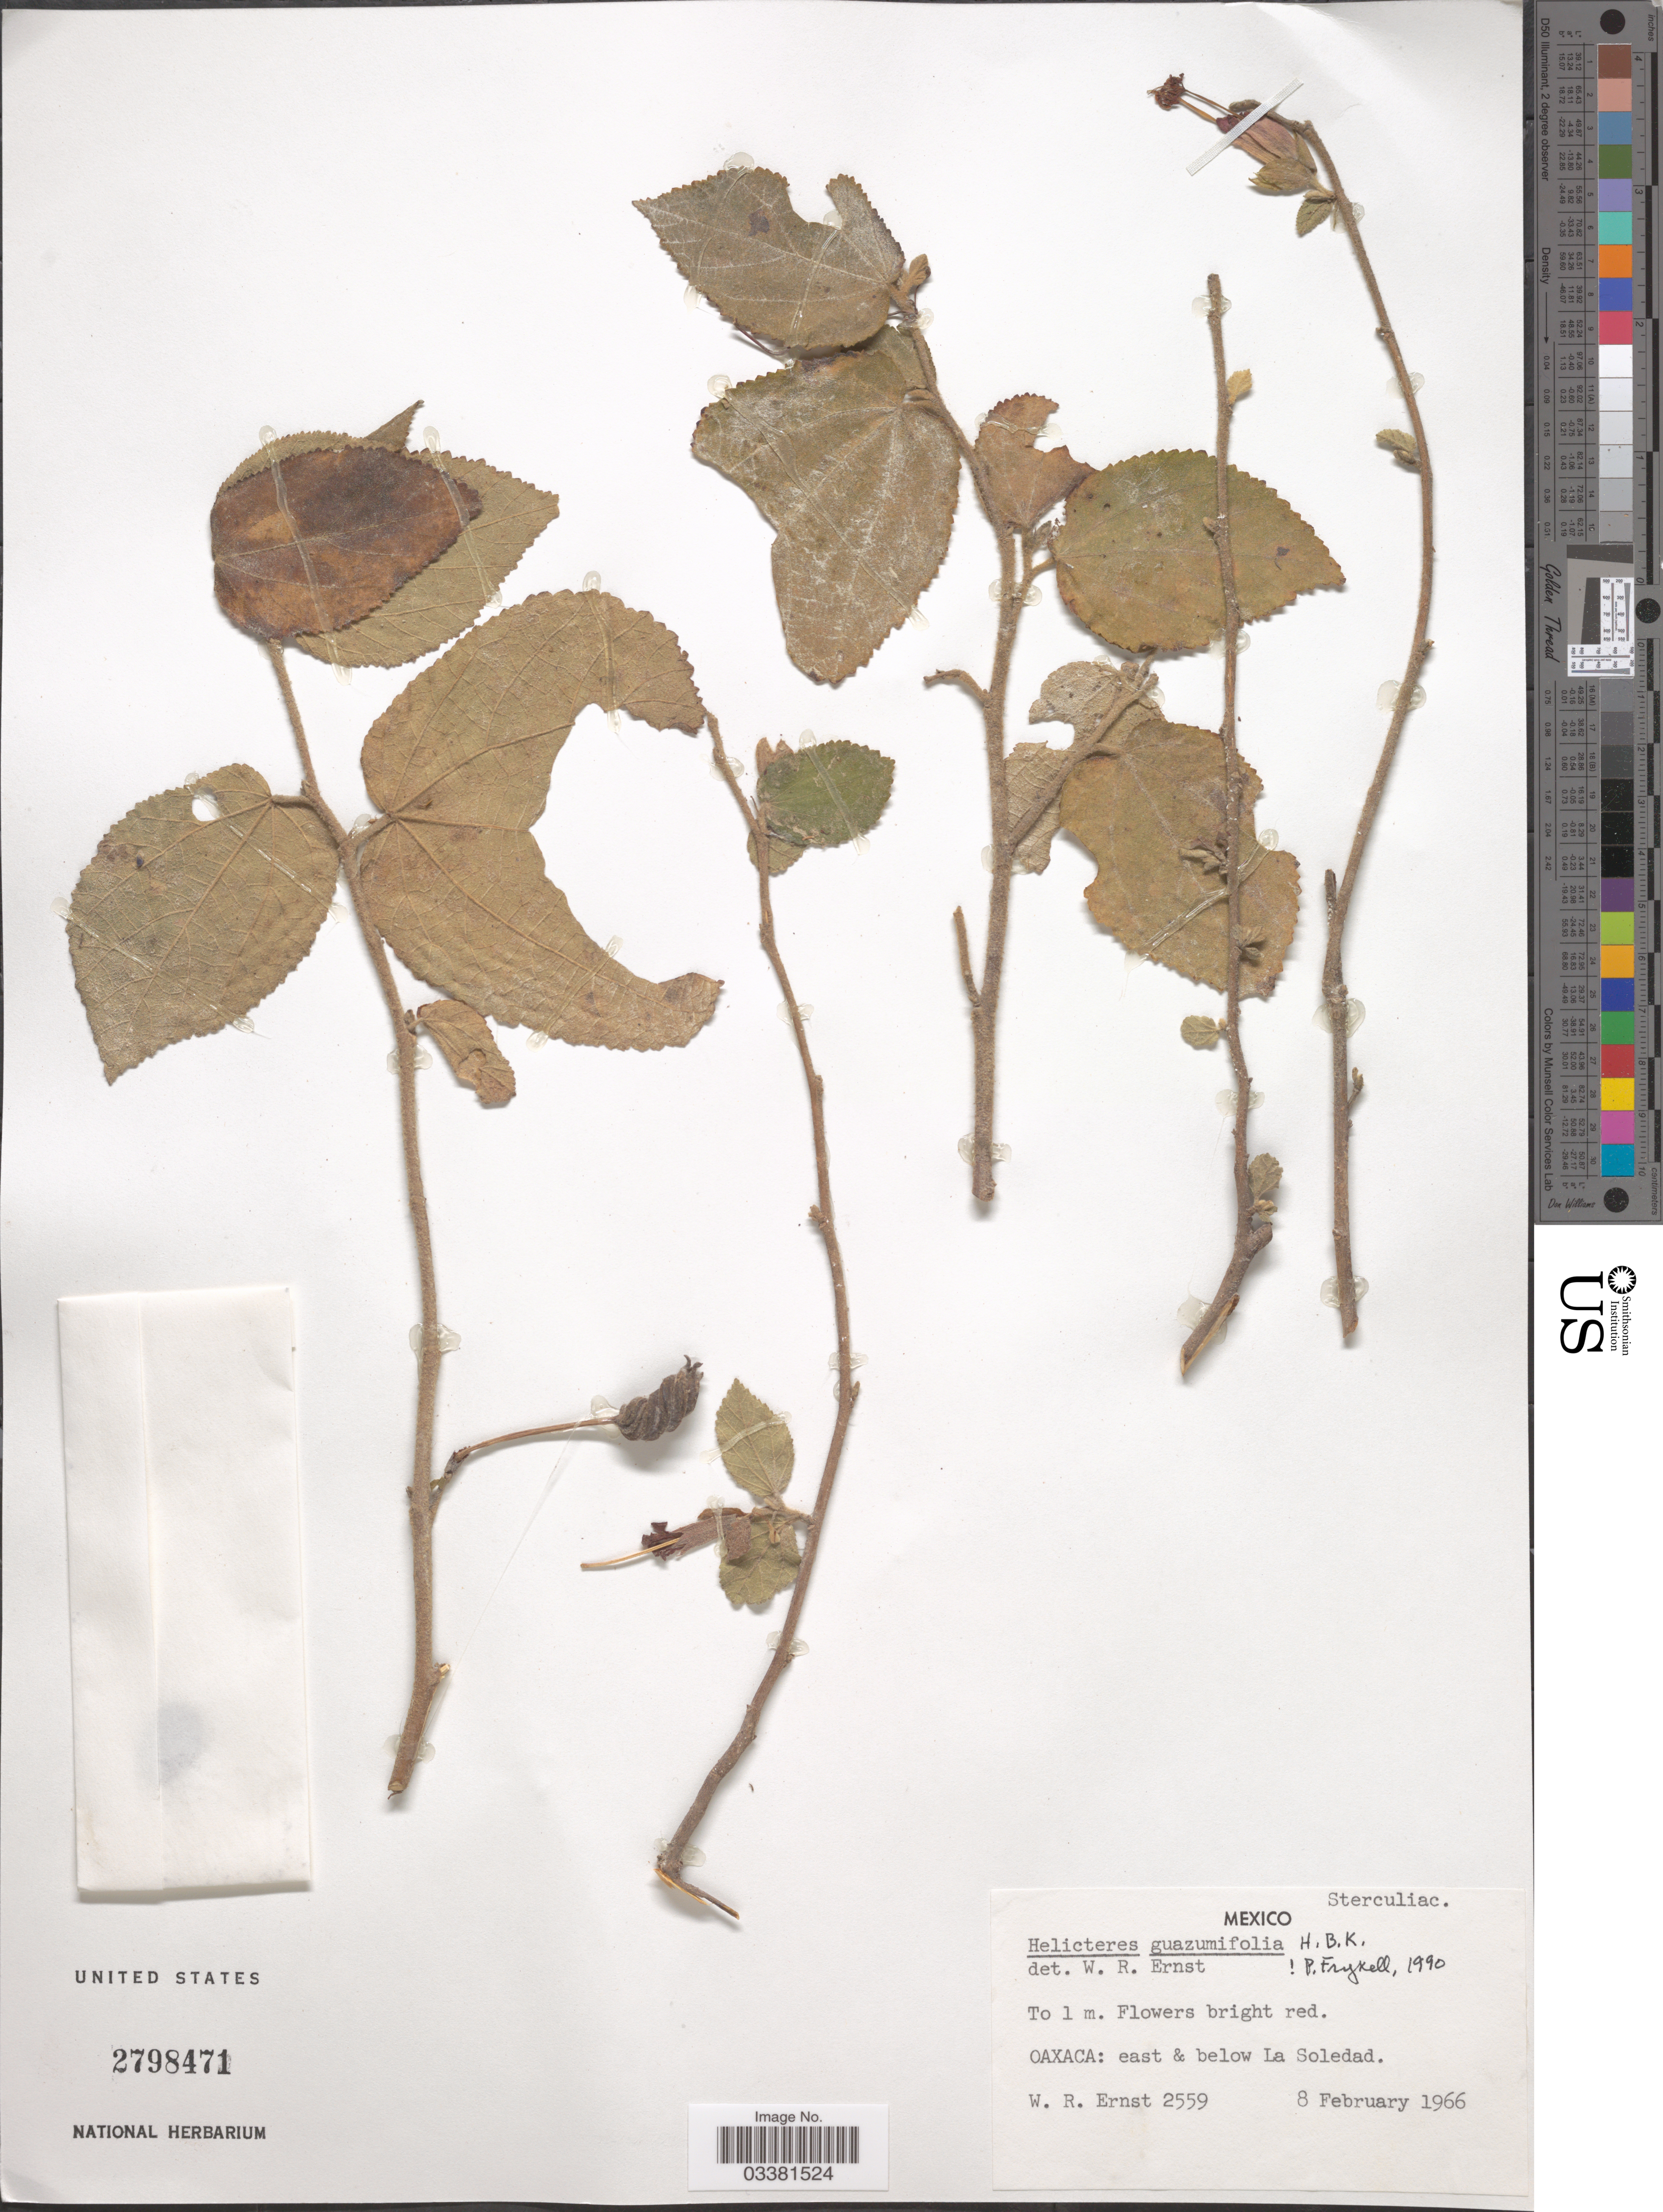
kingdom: Plantae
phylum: Tracheophyta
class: Magnoliopsida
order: Malvales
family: Malvaceae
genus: Helicteres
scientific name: Helicteres guazumifolia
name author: Kunth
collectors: W. R. Ernst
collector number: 2559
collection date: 1966-02-08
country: Mexico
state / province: Oaxaca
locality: East & below La Soledad.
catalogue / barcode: US 2798471